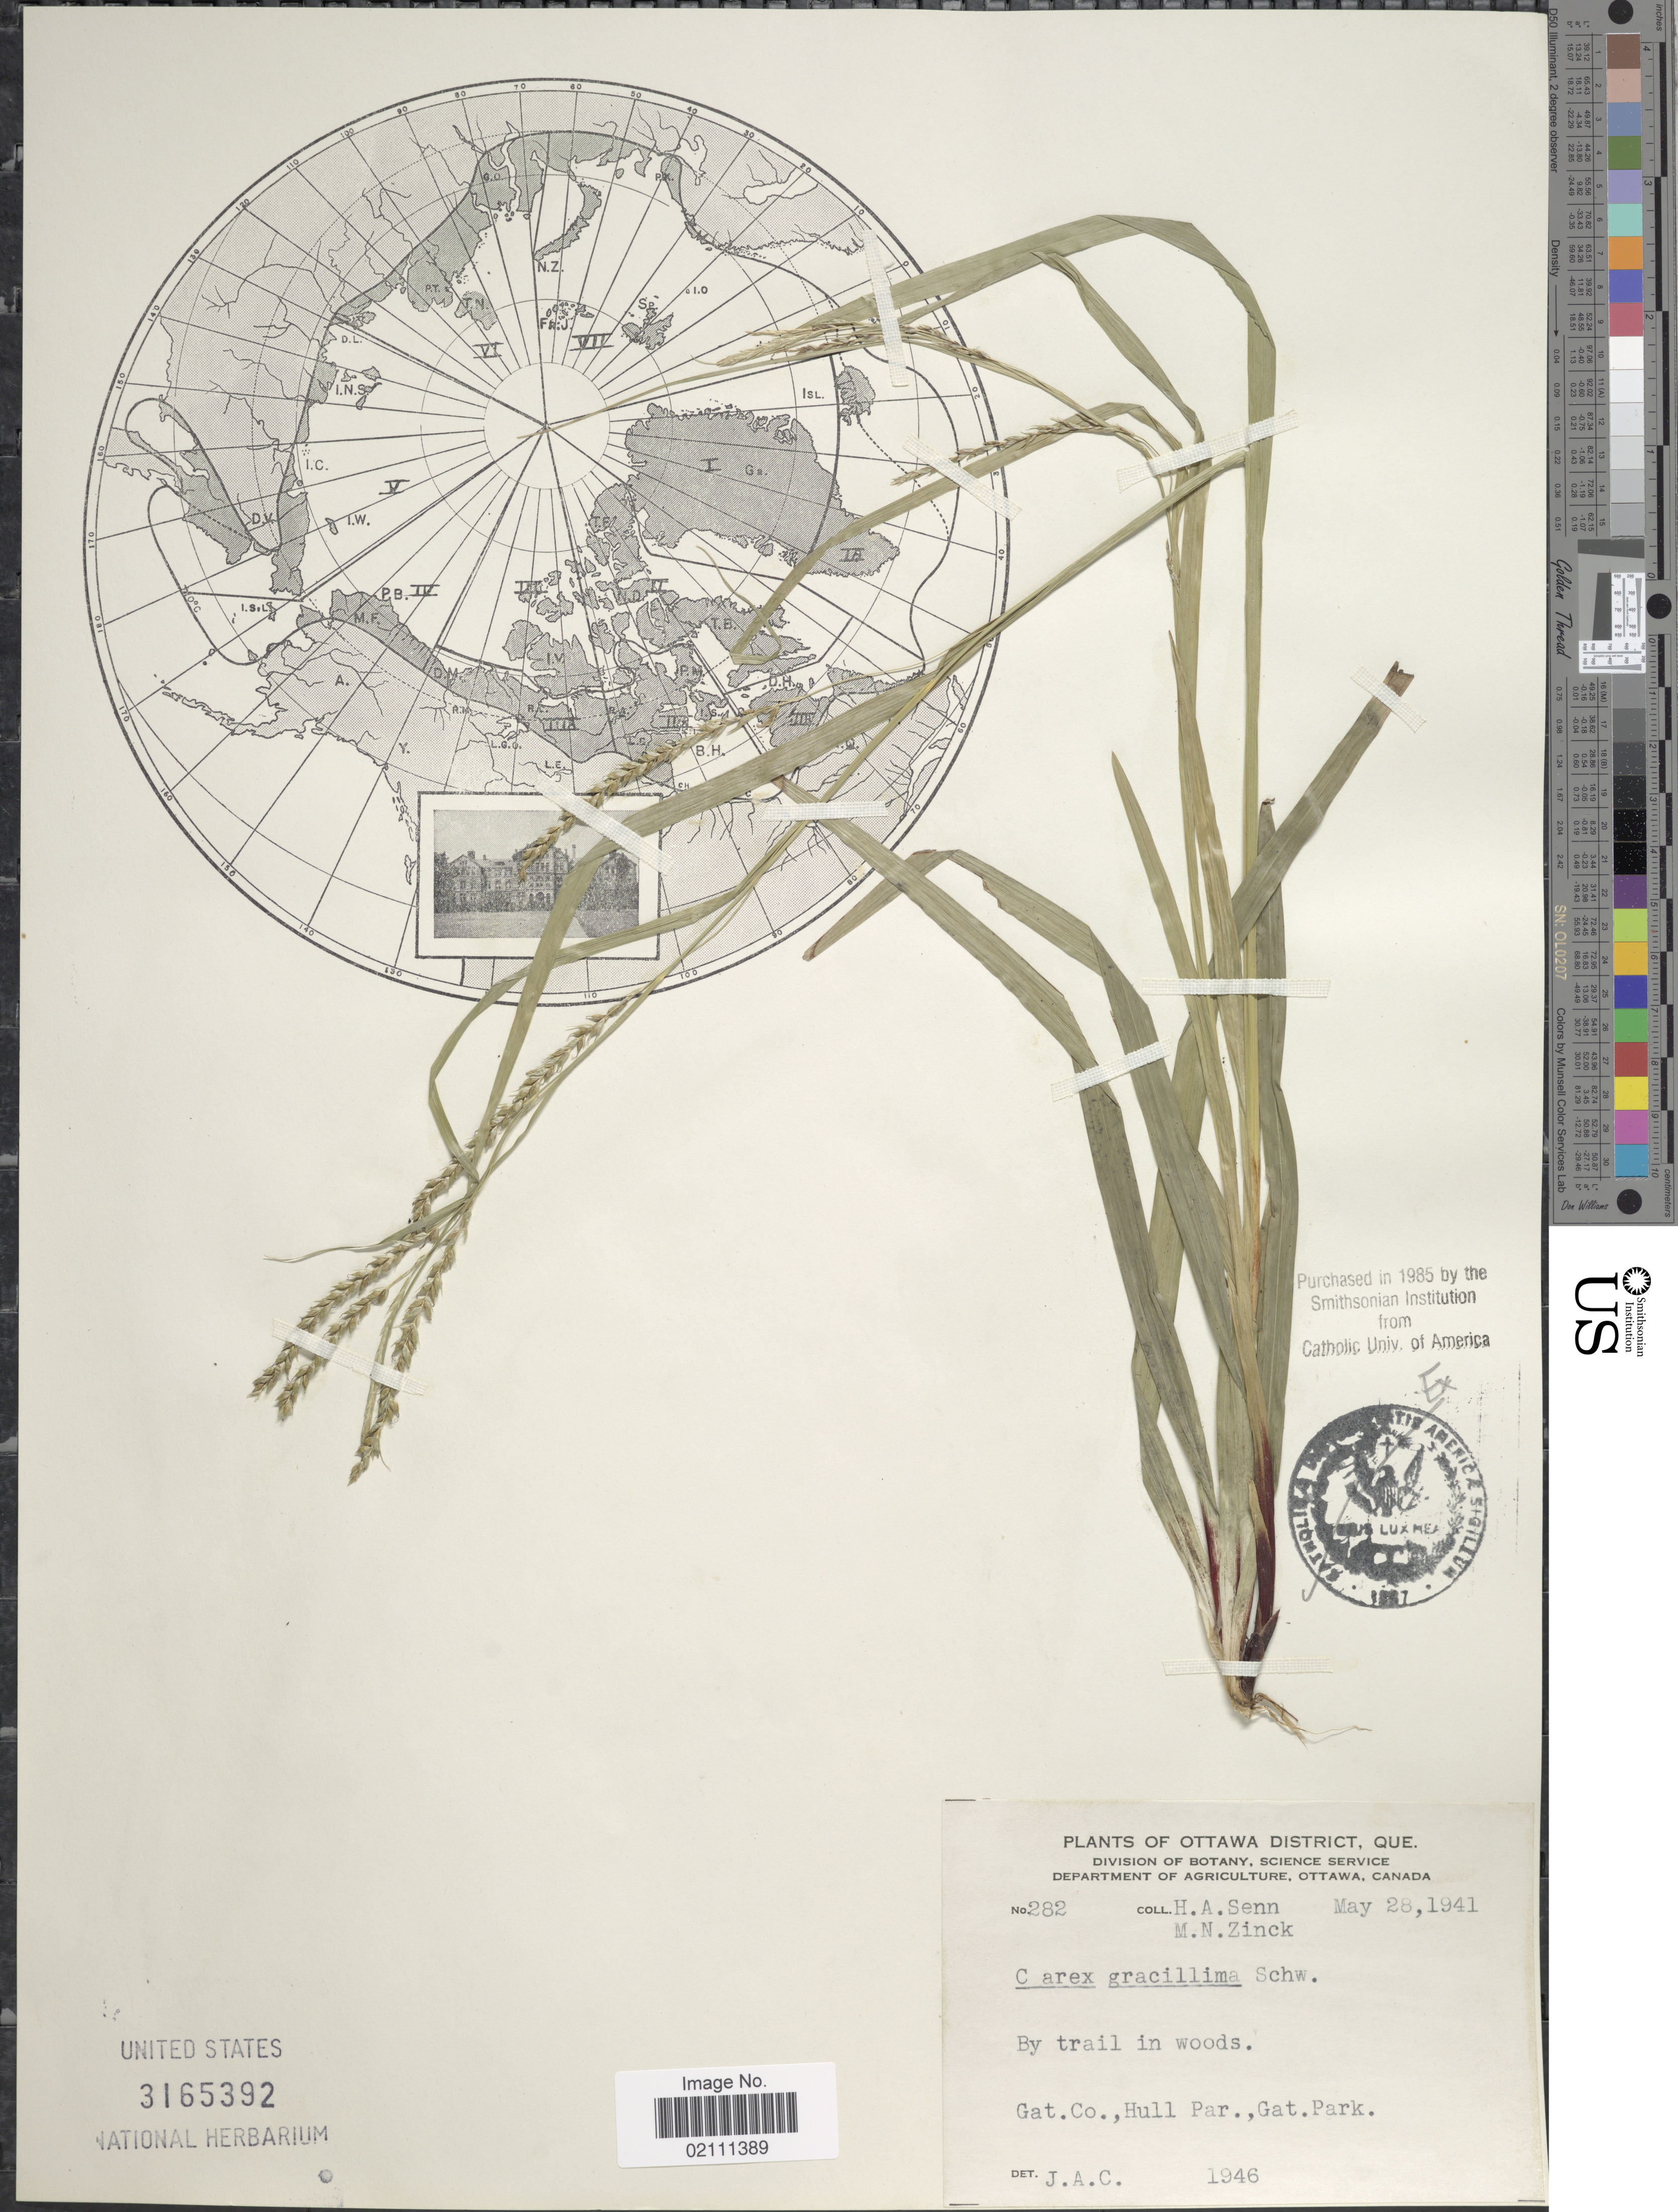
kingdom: Plantae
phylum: Tracheophyta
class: Liliopsida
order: Poales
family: Cyperaceae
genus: Carex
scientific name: Carex gracillima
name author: Schwein.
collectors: H. Senn & M. Zinck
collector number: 282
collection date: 1941-05-28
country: Canada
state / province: Quebec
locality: Ottawa District, by trail in woods, Gat. Co., Hull Par., Gat. Park.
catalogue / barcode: US 3165392